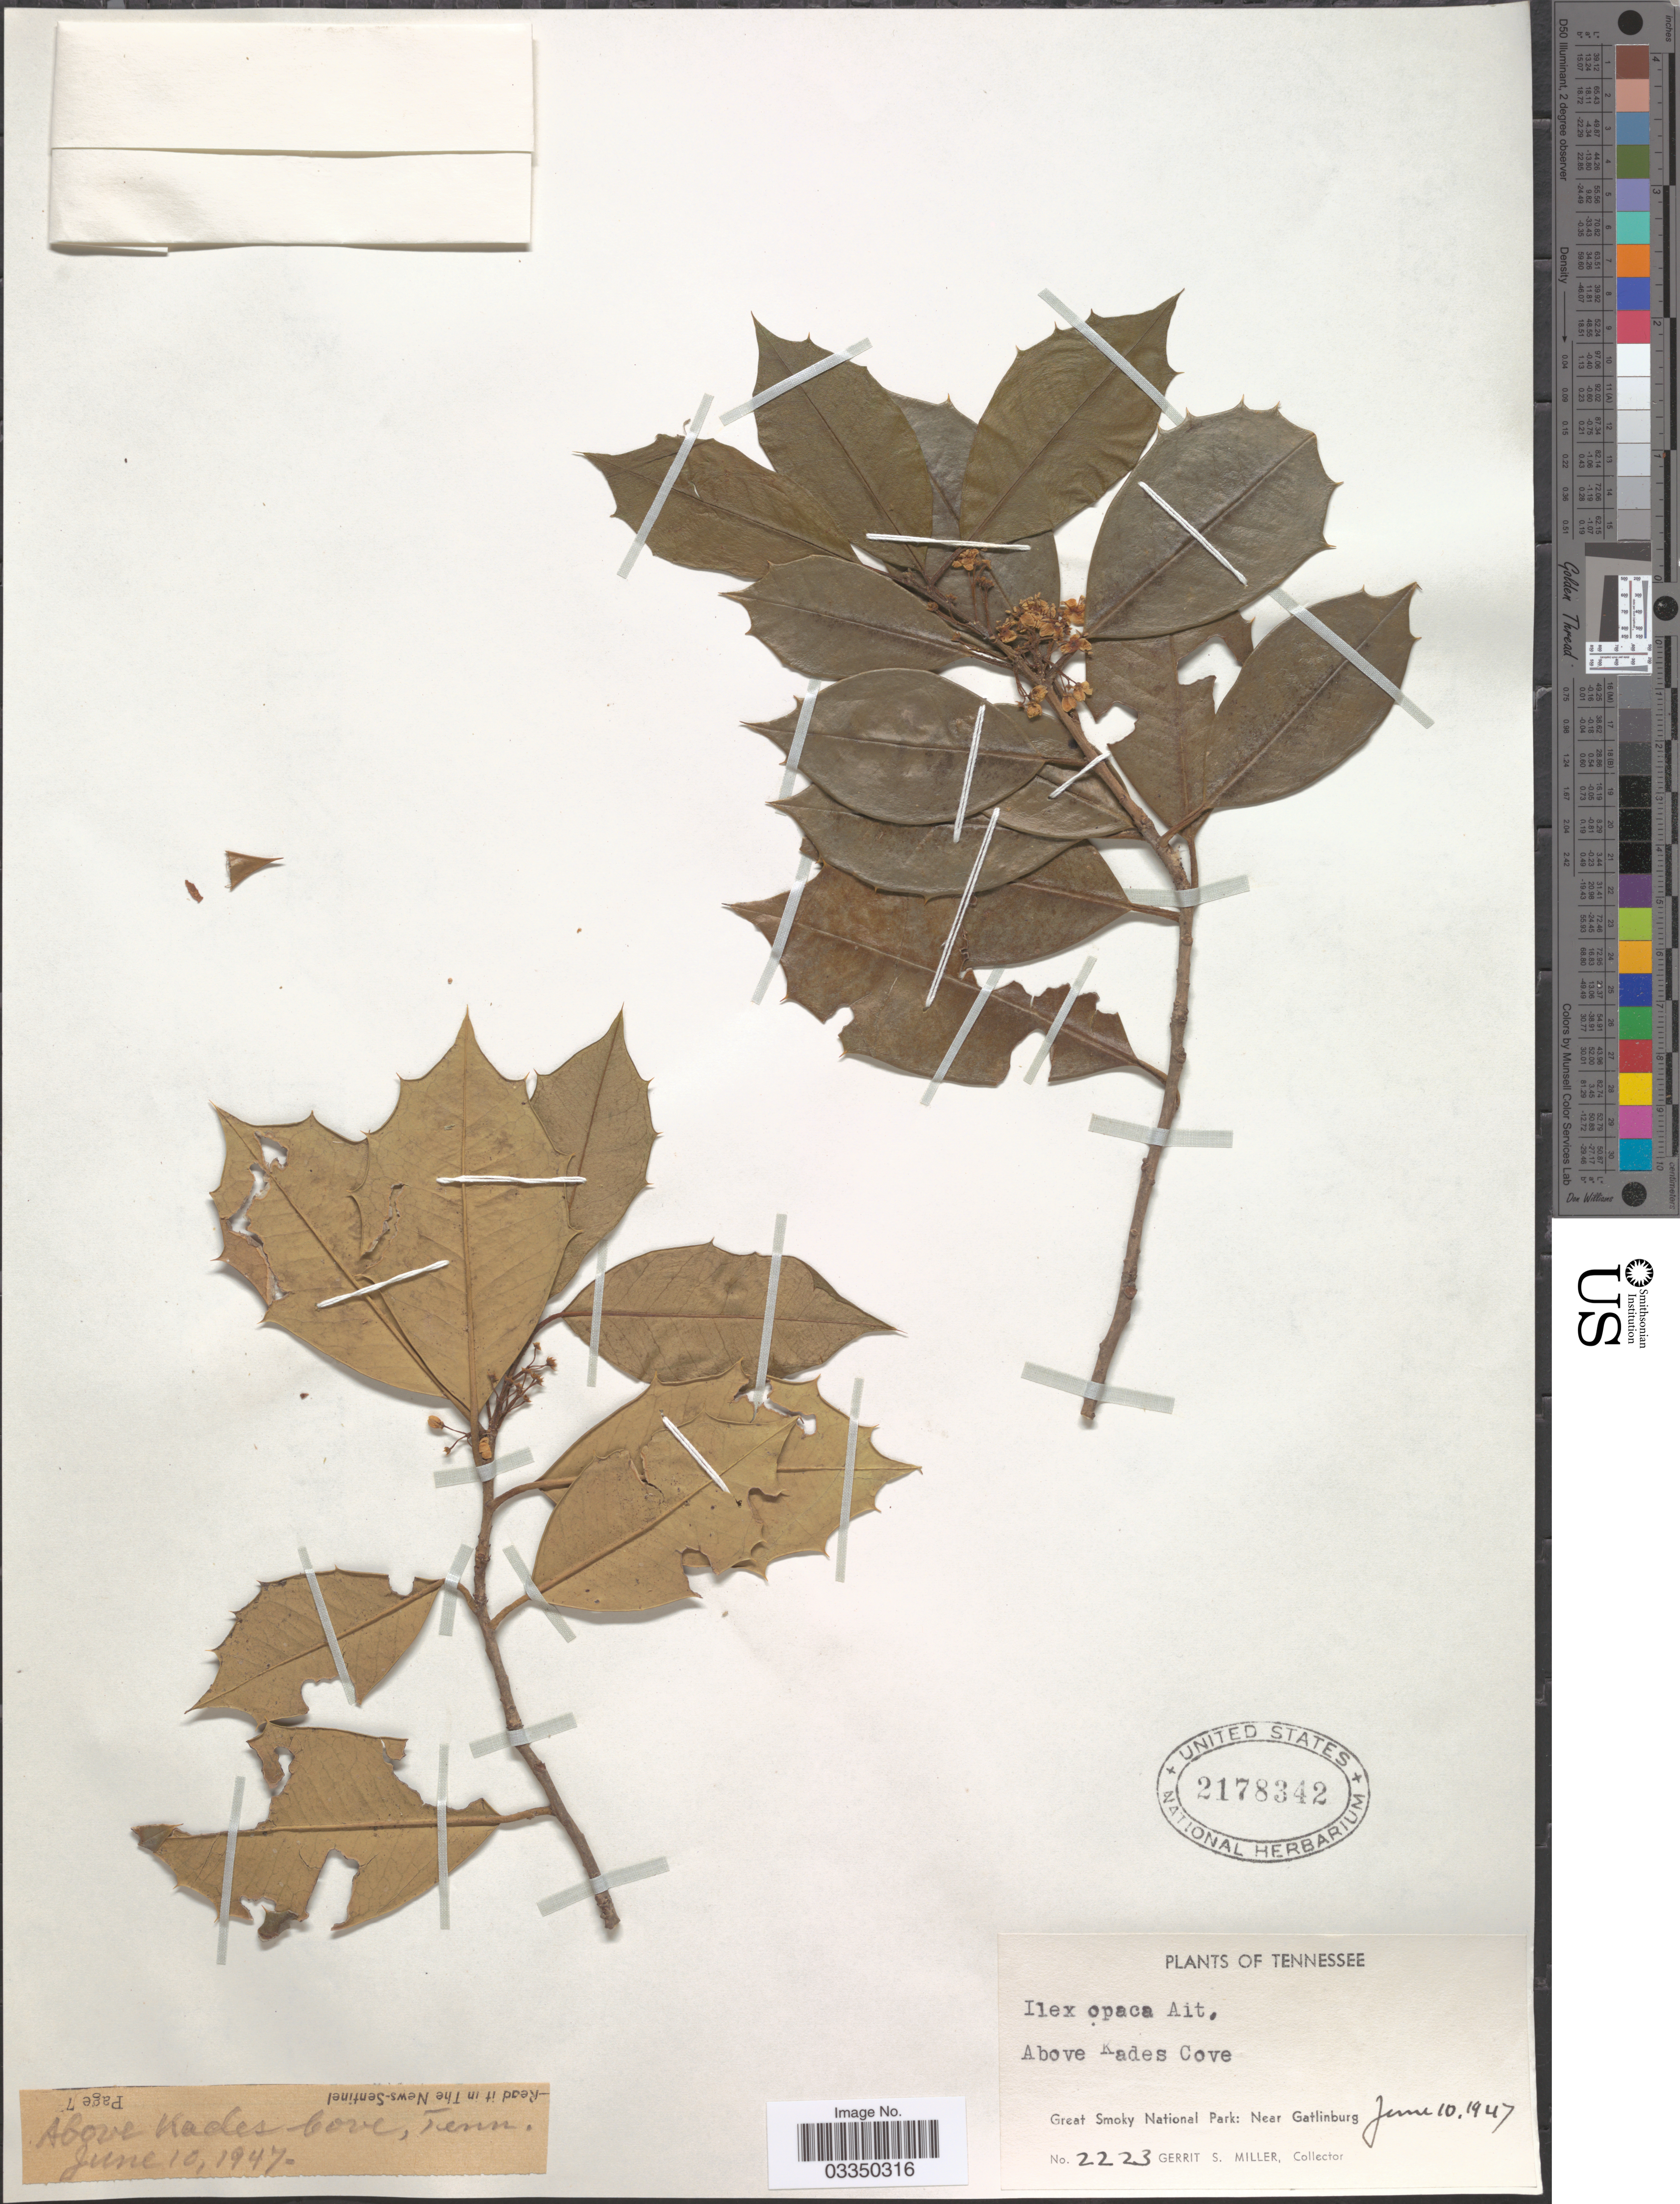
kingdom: Plantae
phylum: Tracheophyta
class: Magnoliopsida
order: Aquifoliales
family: Aquifoliaceae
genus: Ilex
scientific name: Ilex opaca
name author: Aiton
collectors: G. S. Miller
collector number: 2223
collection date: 1947-06-10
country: United States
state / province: Tennessee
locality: Above Kades Cove. Great Smoky National Park: Near Gatlinburg.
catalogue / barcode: US 2178342